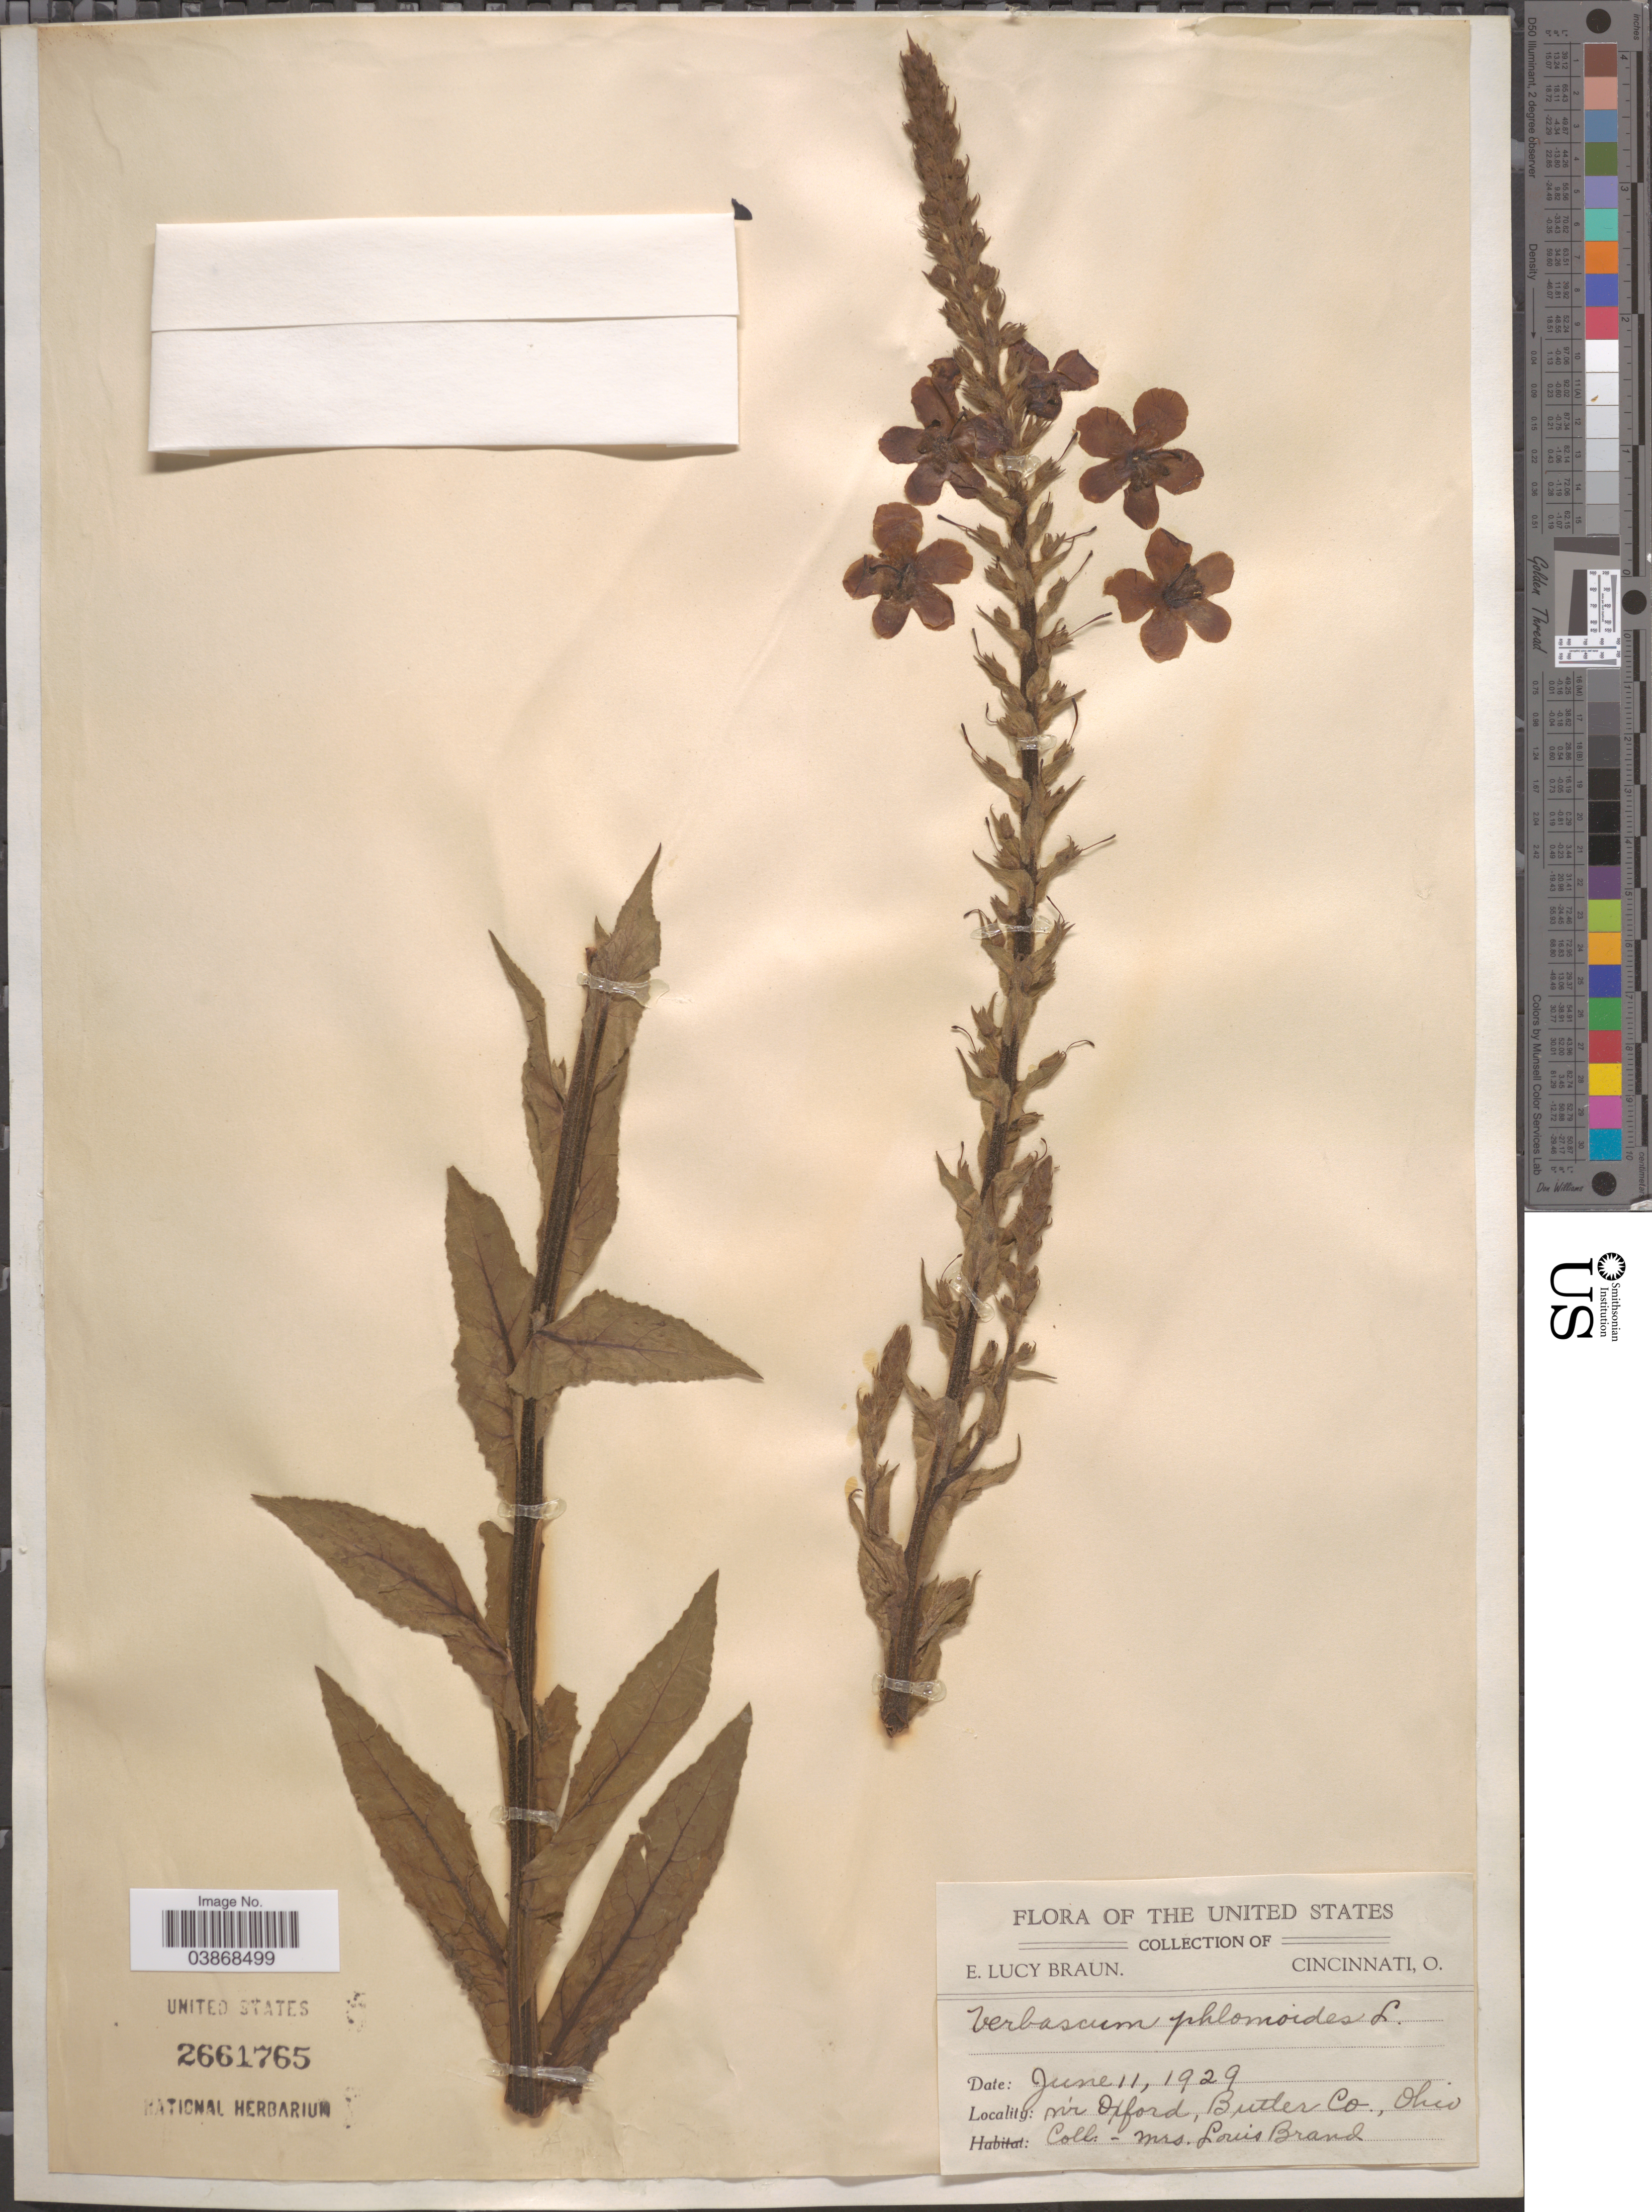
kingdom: Plantae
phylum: Tracheophyta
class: Magnoliopsida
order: Lamiales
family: Scrophulariaceae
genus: Verbascum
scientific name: Verbascum phlomoides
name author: L.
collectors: L. Brand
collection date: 1929-06-11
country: United States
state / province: Ohio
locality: N'r Oxford, Butler Co.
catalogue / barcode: US 2661765